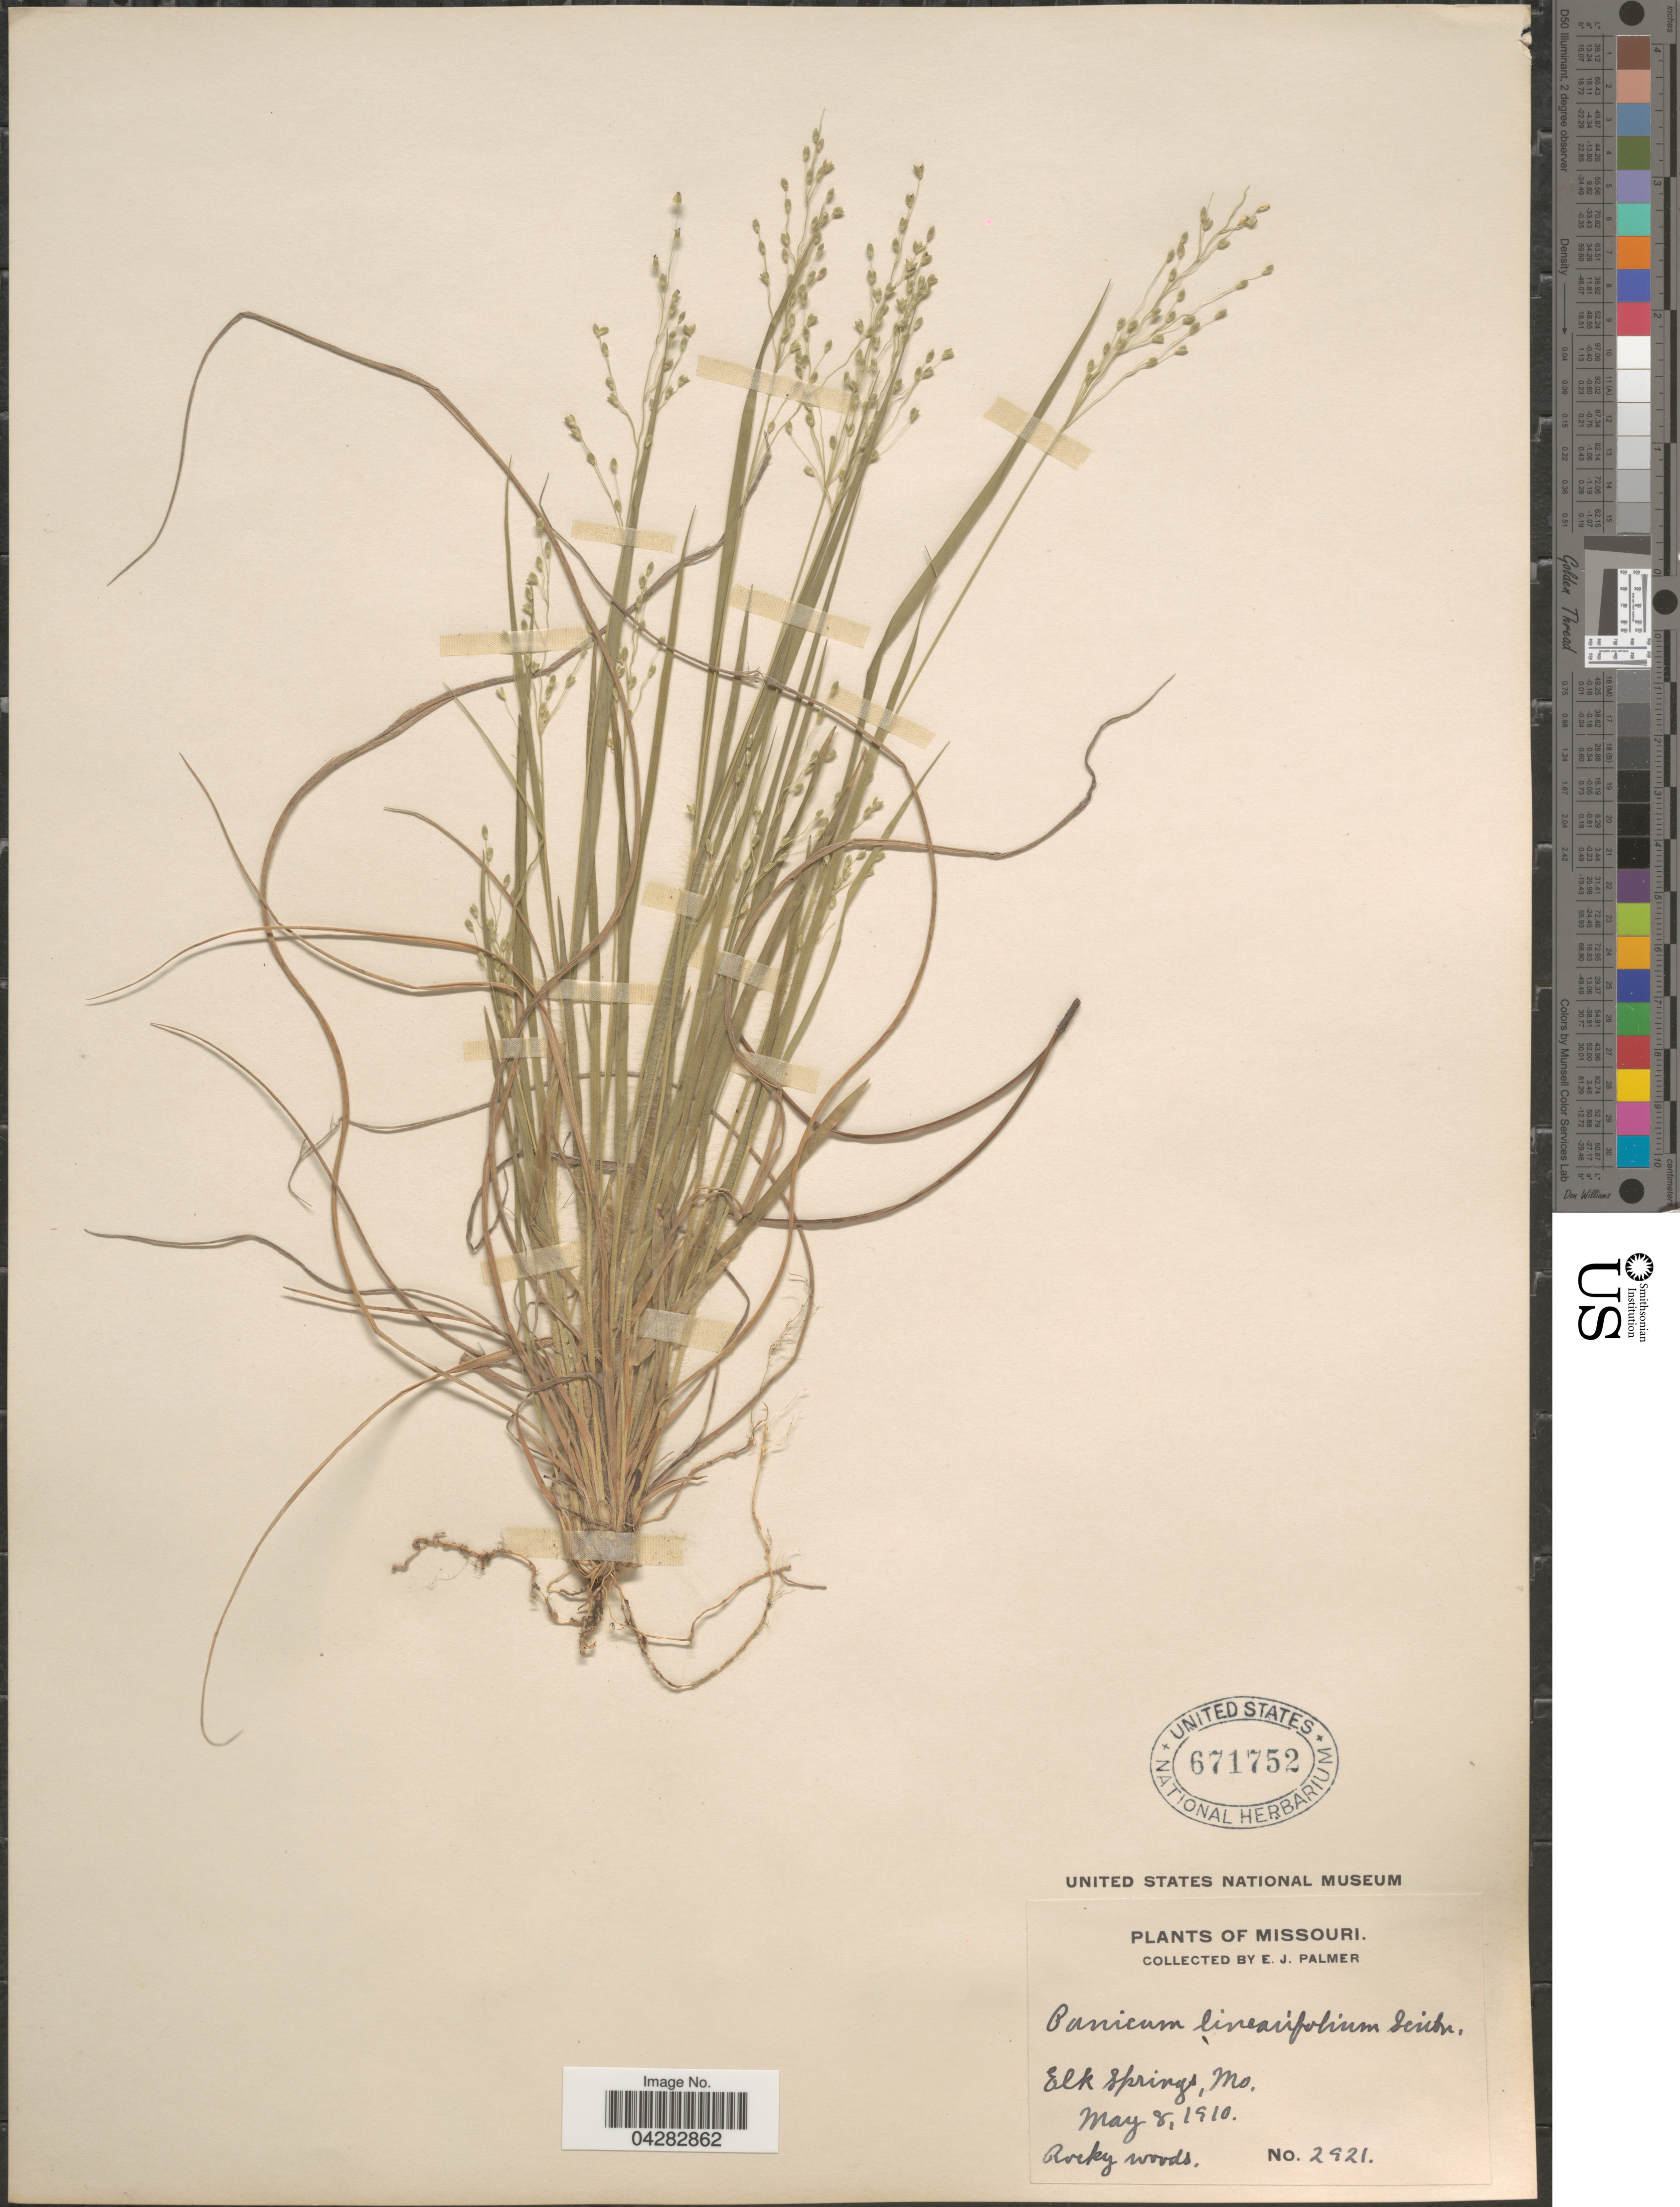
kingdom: Plantae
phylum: Tracheophyta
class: Liliopsida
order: Poales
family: Poaceae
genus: Dichanthelium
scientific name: Dichanthelium linearifolium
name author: (Scribn.) Gould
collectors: E. J. Palmer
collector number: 2921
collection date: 1910-05-08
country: United States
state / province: Missouri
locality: Elk Springs.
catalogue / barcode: US 671752